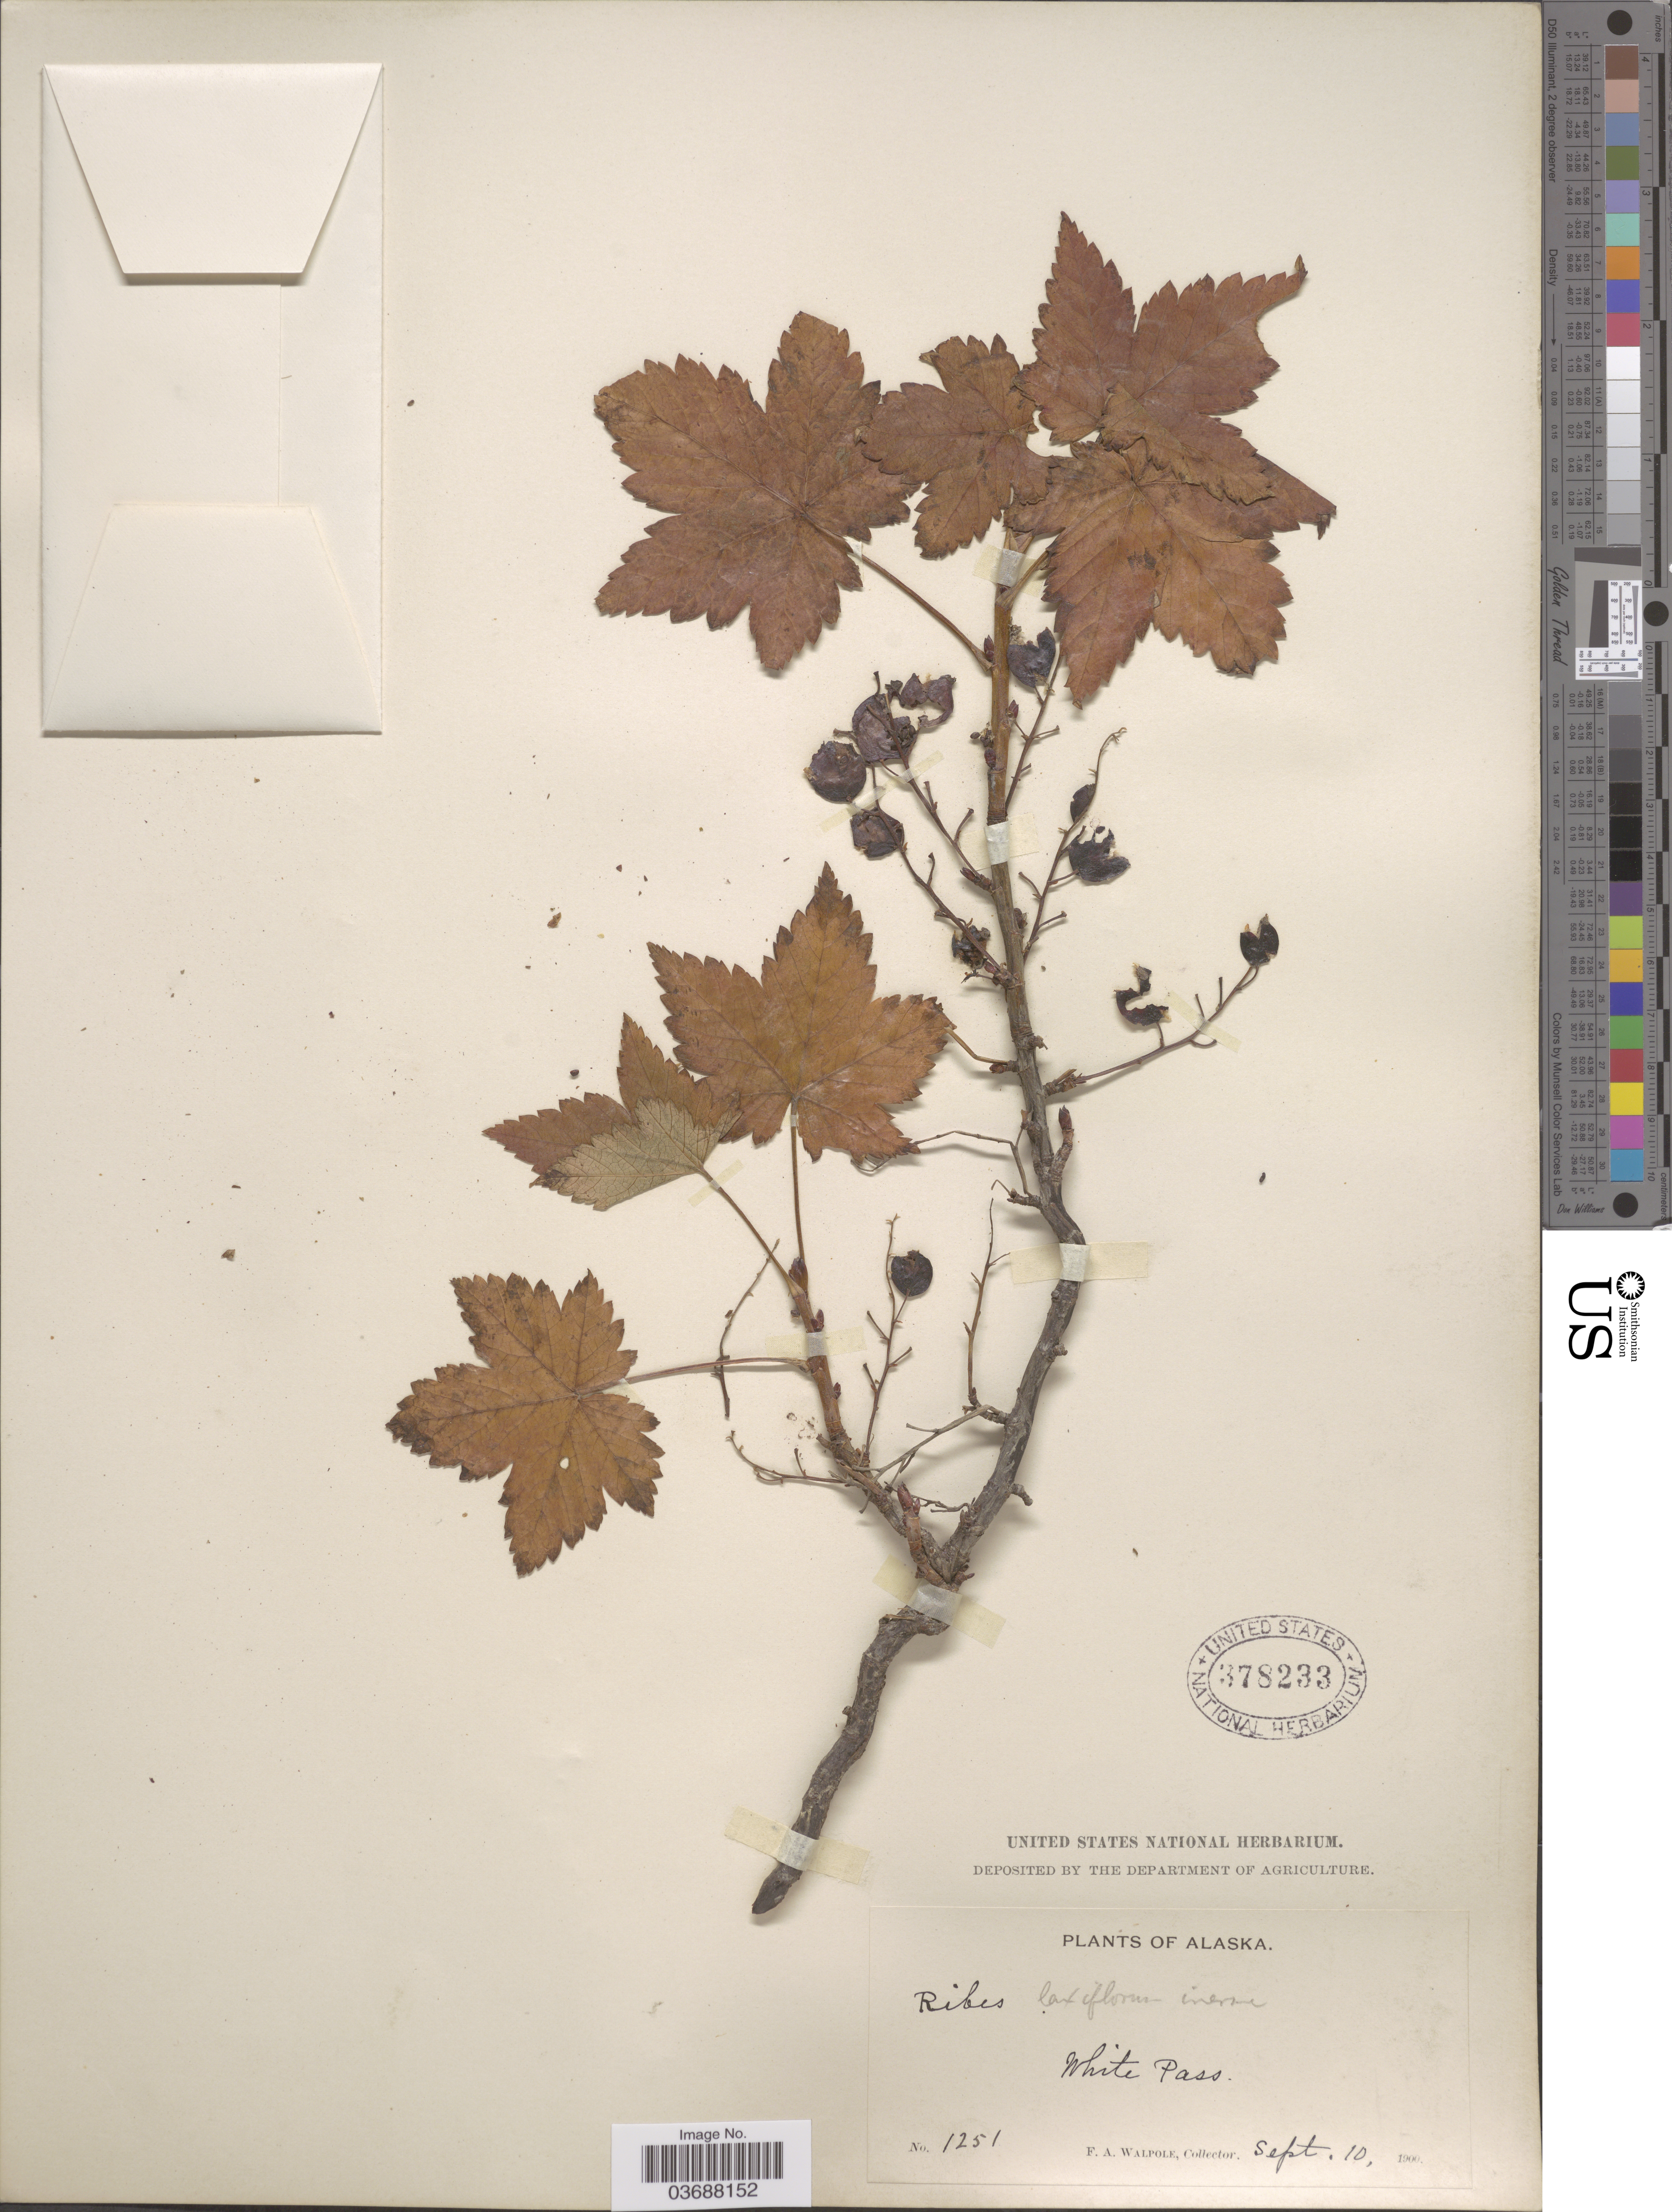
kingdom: Plantae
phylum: Tracheophyta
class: Magnoliopsida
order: Saxifragales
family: Grossulariaceae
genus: Ribes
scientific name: Ribes laxiflorum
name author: Pursh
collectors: F. Walpole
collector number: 1251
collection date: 1900-09-10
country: United States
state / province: Alaska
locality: White Pass.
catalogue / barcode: US 378233